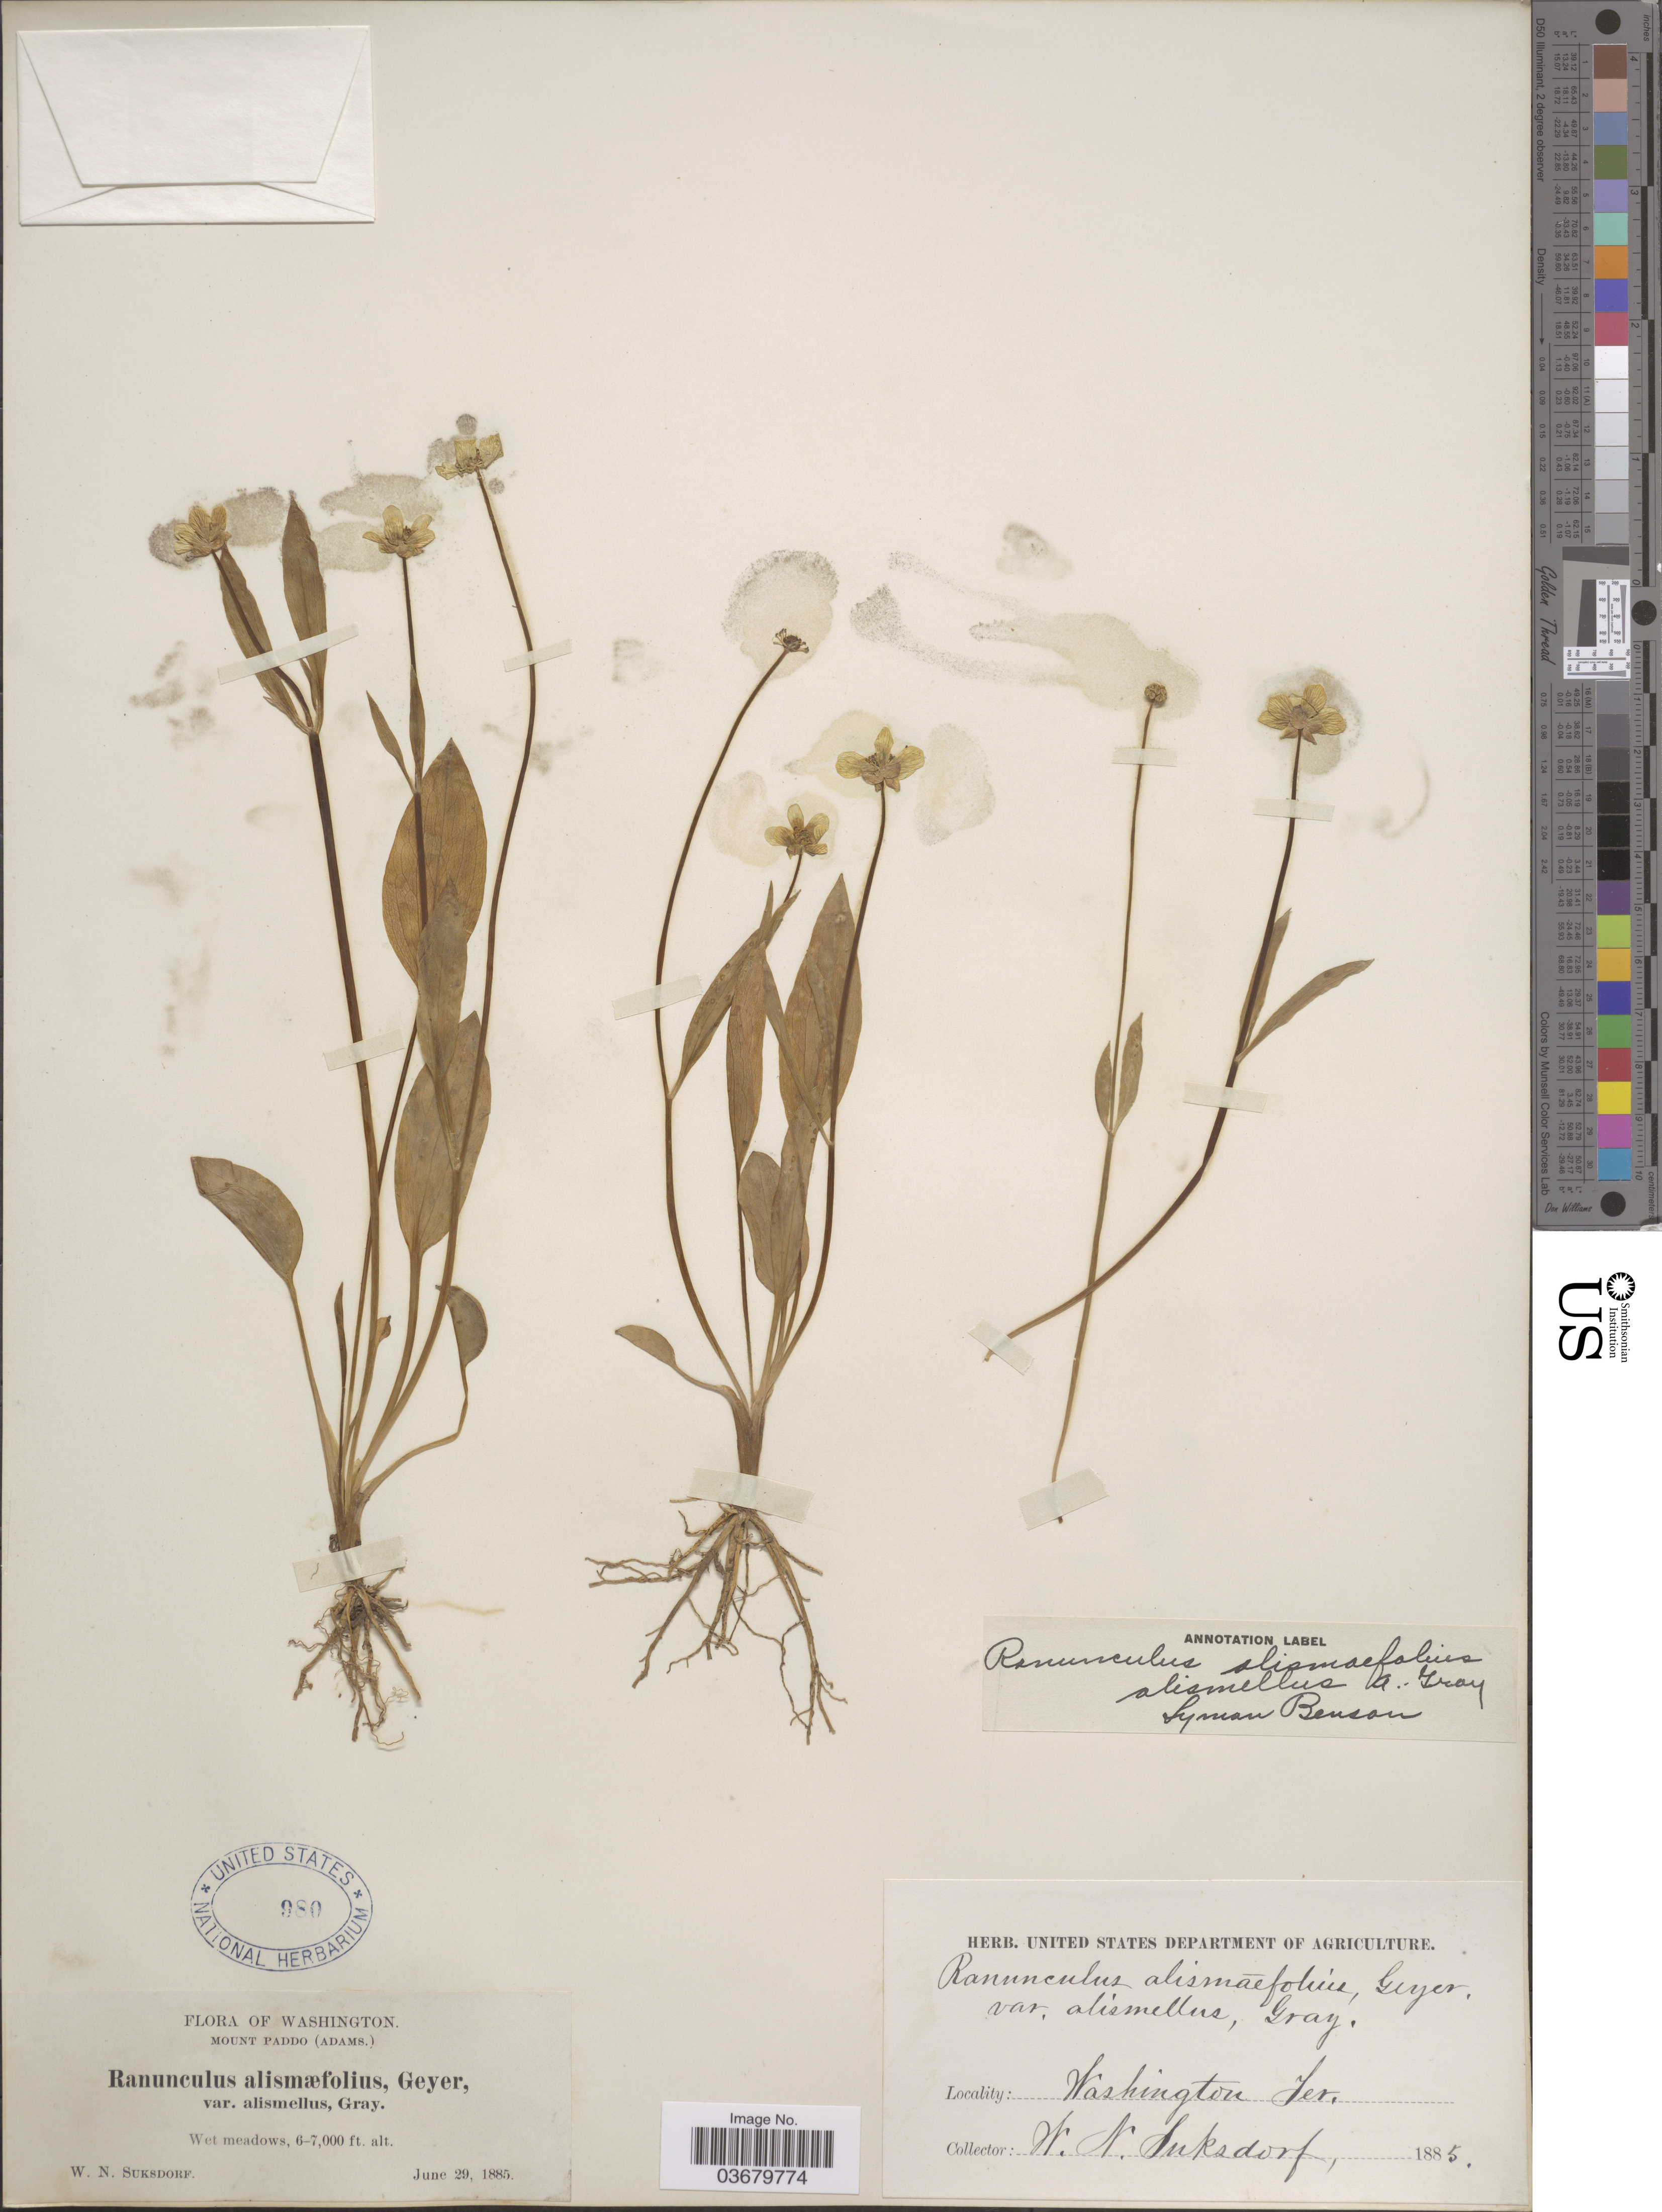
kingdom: Plantae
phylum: Tracheophyta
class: Magnoliopsida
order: Ranunculales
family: Ranunculaceae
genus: Ranunculus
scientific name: Ranunculus alismifolius var. alismellus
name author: A. Gray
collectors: W. N. Suksdorf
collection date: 1885-06-29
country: United States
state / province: Washington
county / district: Skamania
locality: Mount Paddo (Adams.).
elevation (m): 1829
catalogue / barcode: US 980